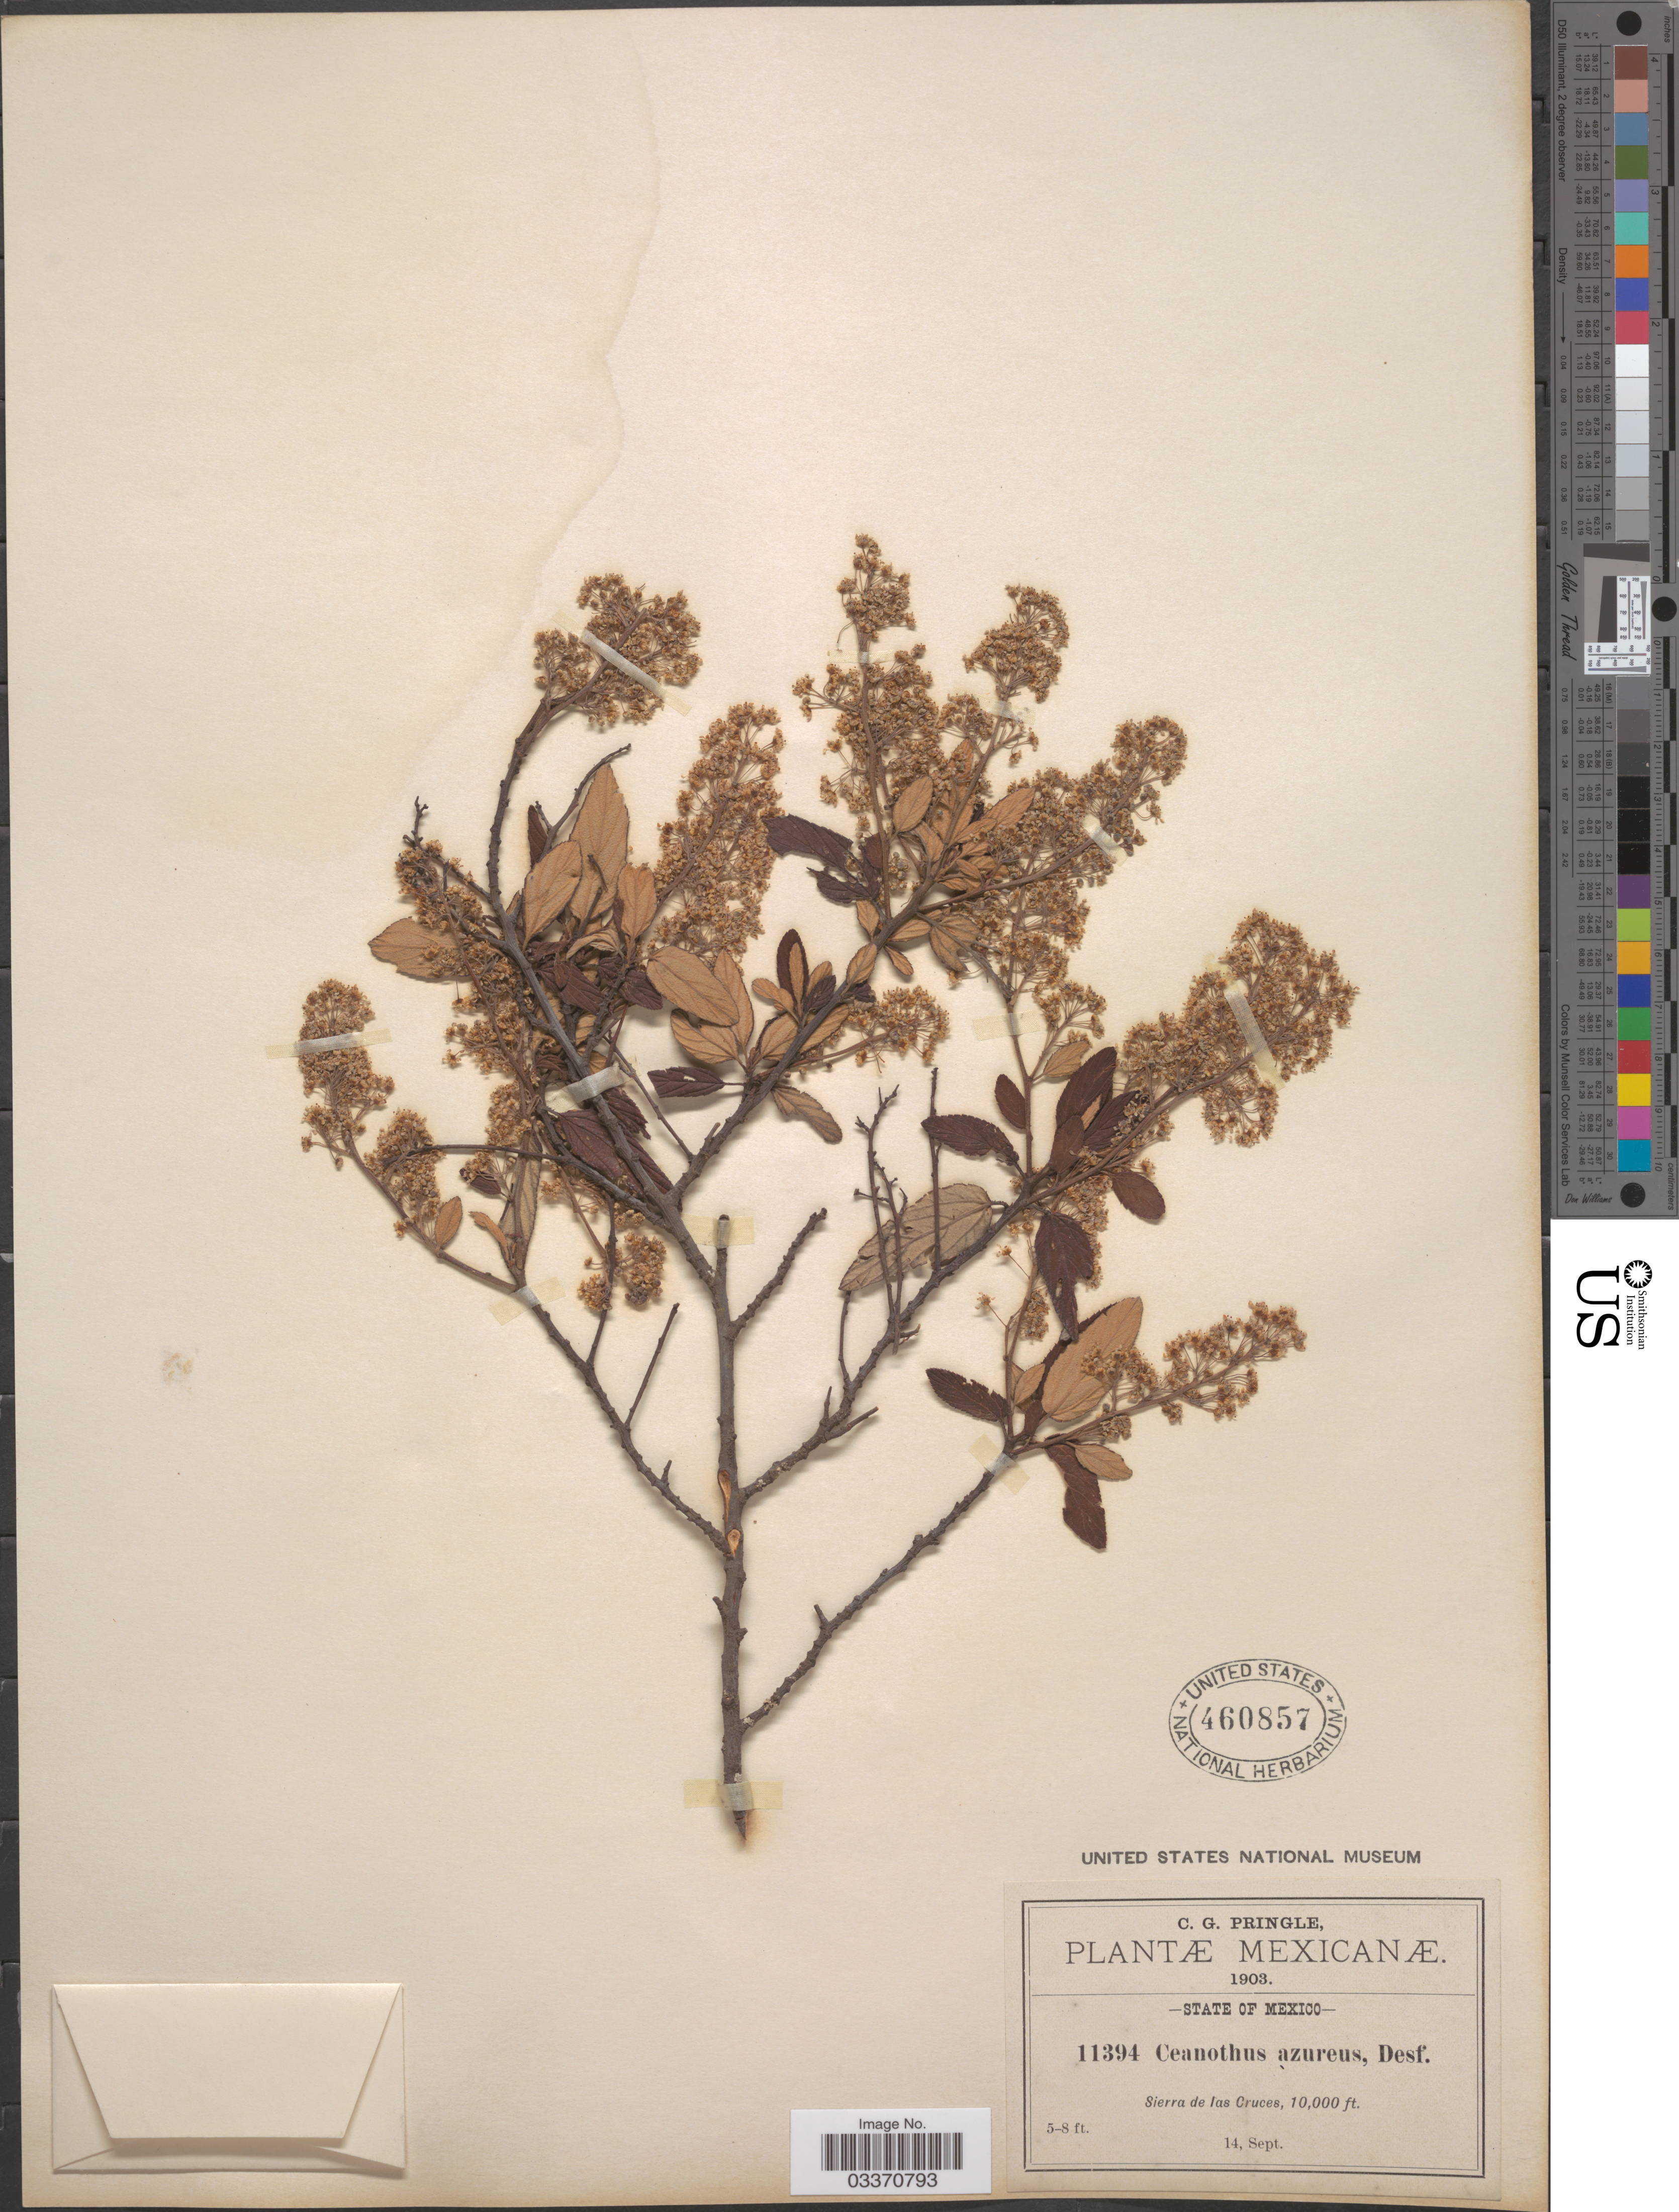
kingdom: Plantae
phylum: Tracheophyta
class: Magnoliopsida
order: Rosales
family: Rhamnaceae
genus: Ceanothus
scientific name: Ceanothus caeruleus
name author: Lag.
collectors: C. G. Pringle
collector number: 11394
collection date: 1903-09-14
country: Mexico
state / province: México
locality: Sierra de las Cruces.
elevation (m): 3048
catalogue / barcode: US 460857